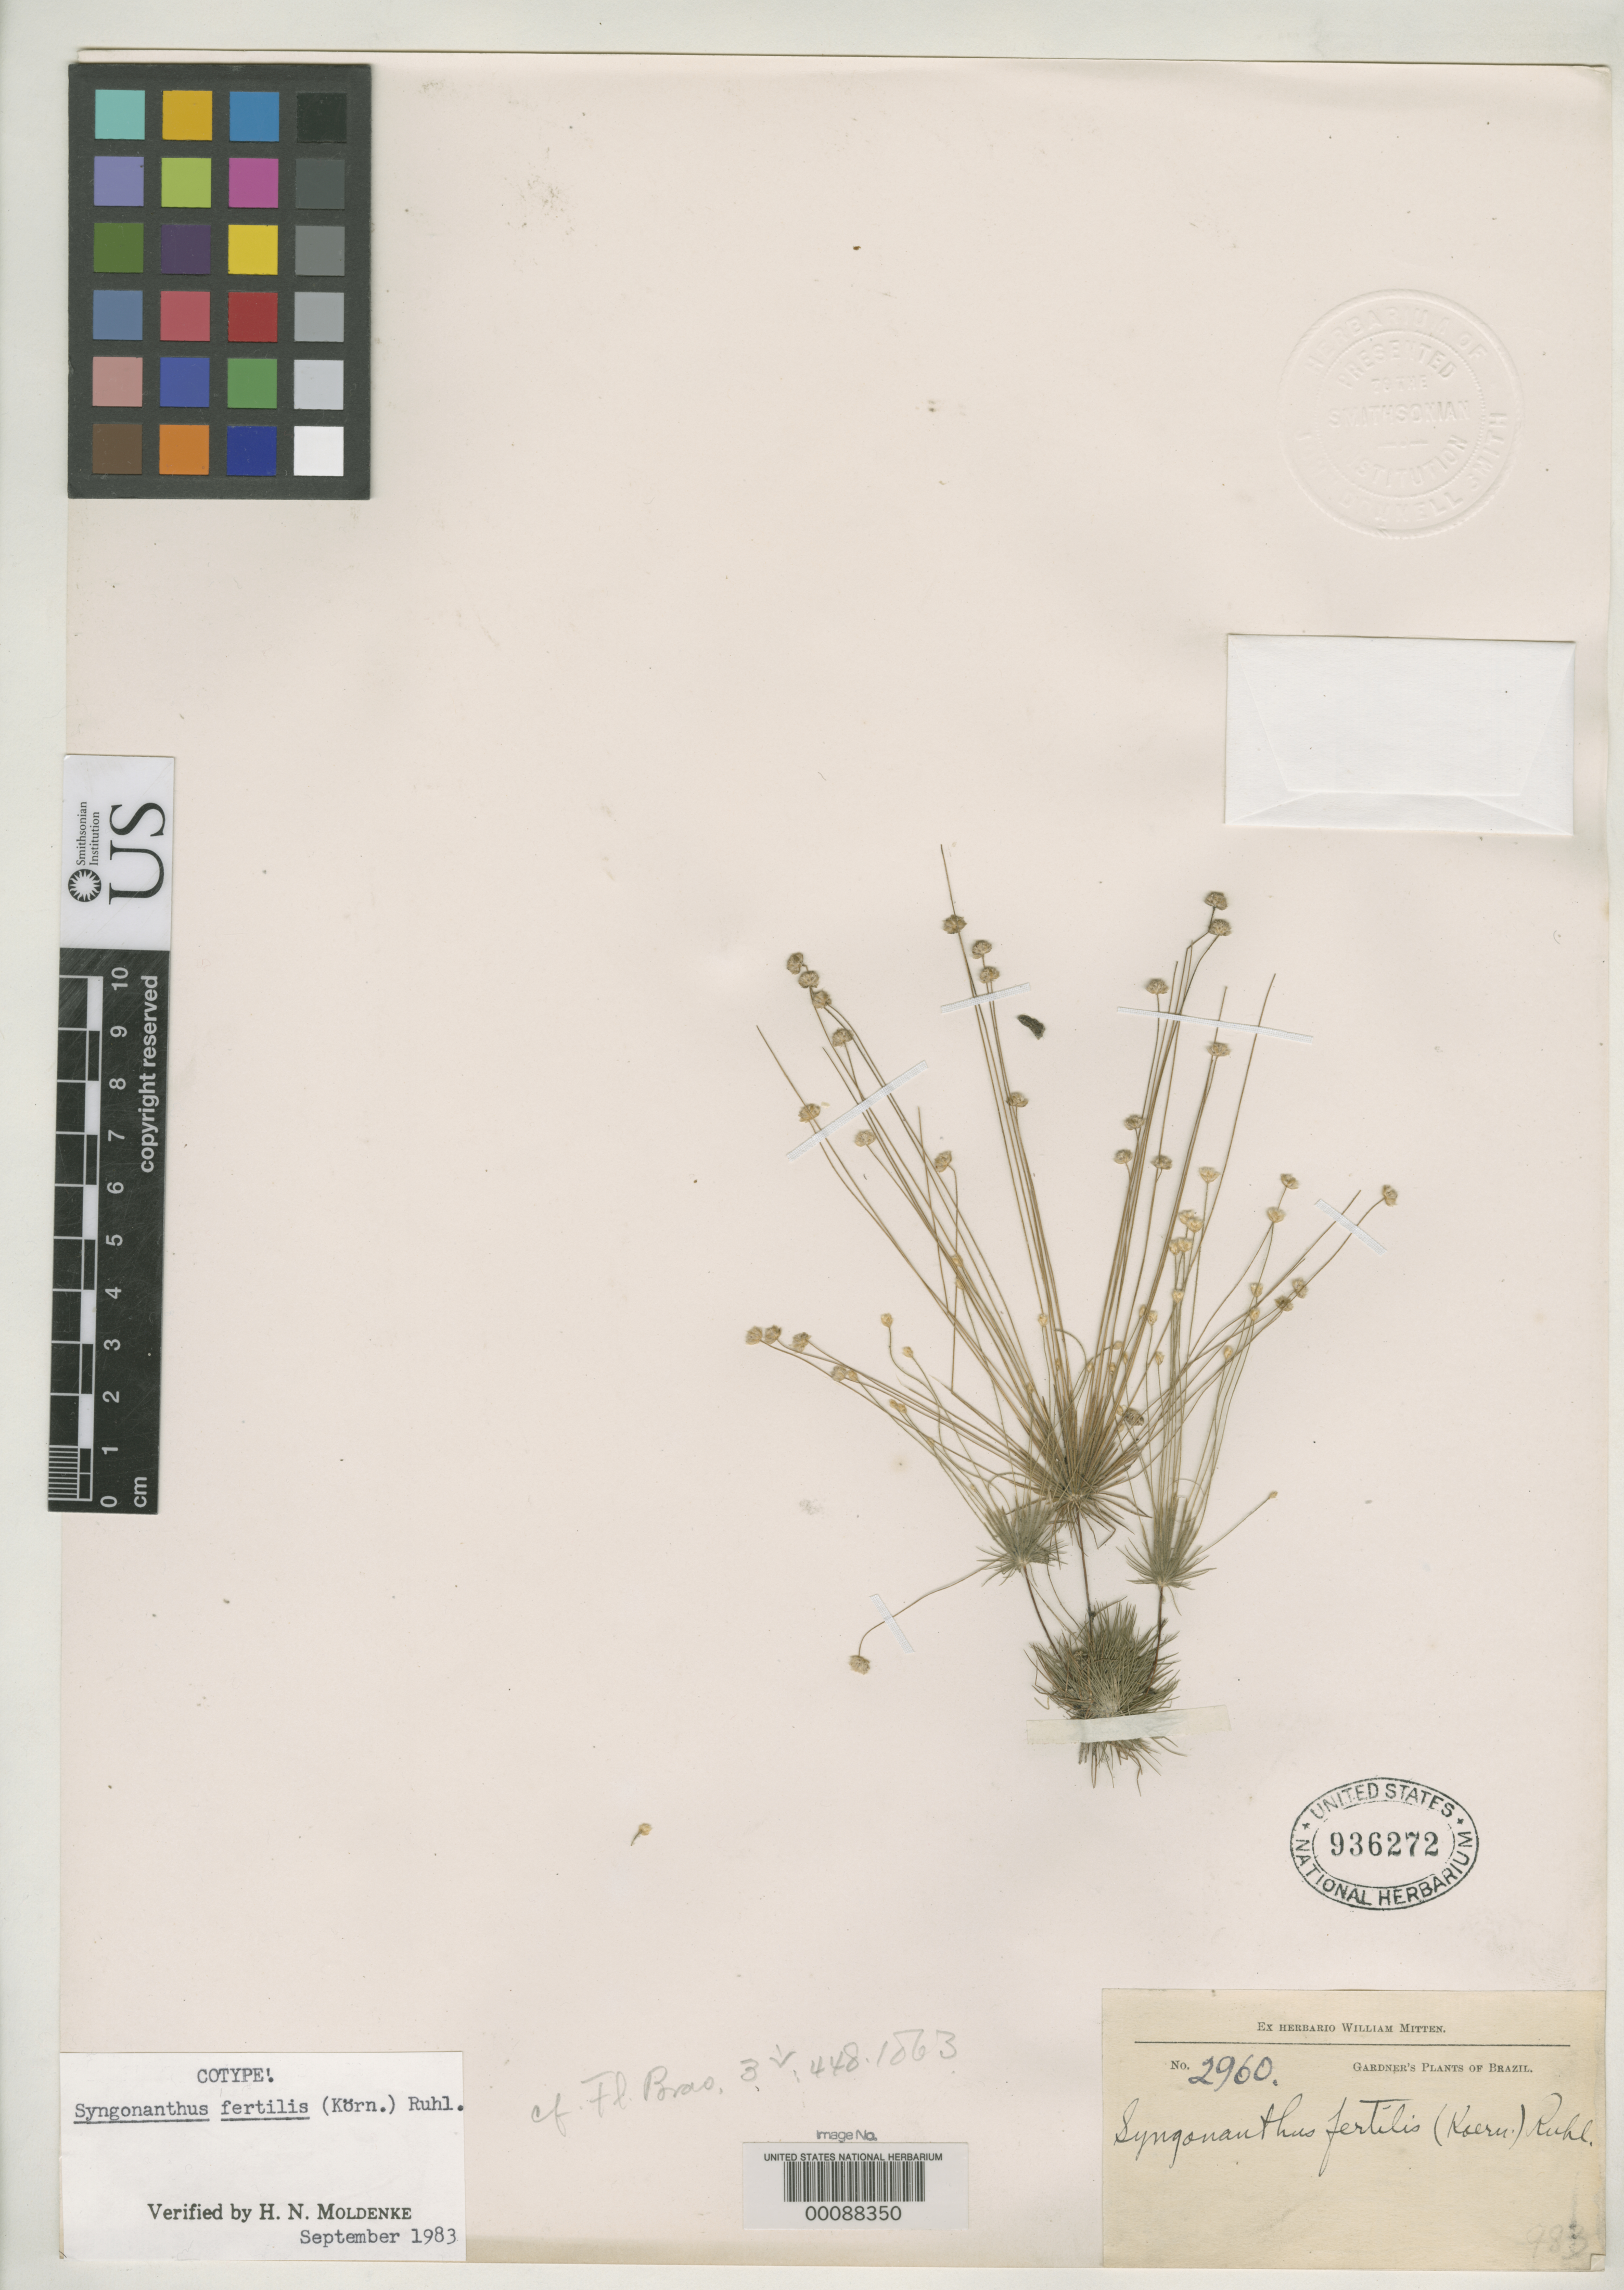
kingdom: Plantae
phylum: Tracheophyta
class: Liliopsida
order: Poales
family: Eriocaulaceae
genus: Paepalanthus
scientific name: Paepalanthus fertilis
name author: Körn. in Mart.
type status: Isosyntype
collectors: G. Gardner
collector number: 2960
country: Brazil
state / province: Piauí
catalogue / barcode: US 936272